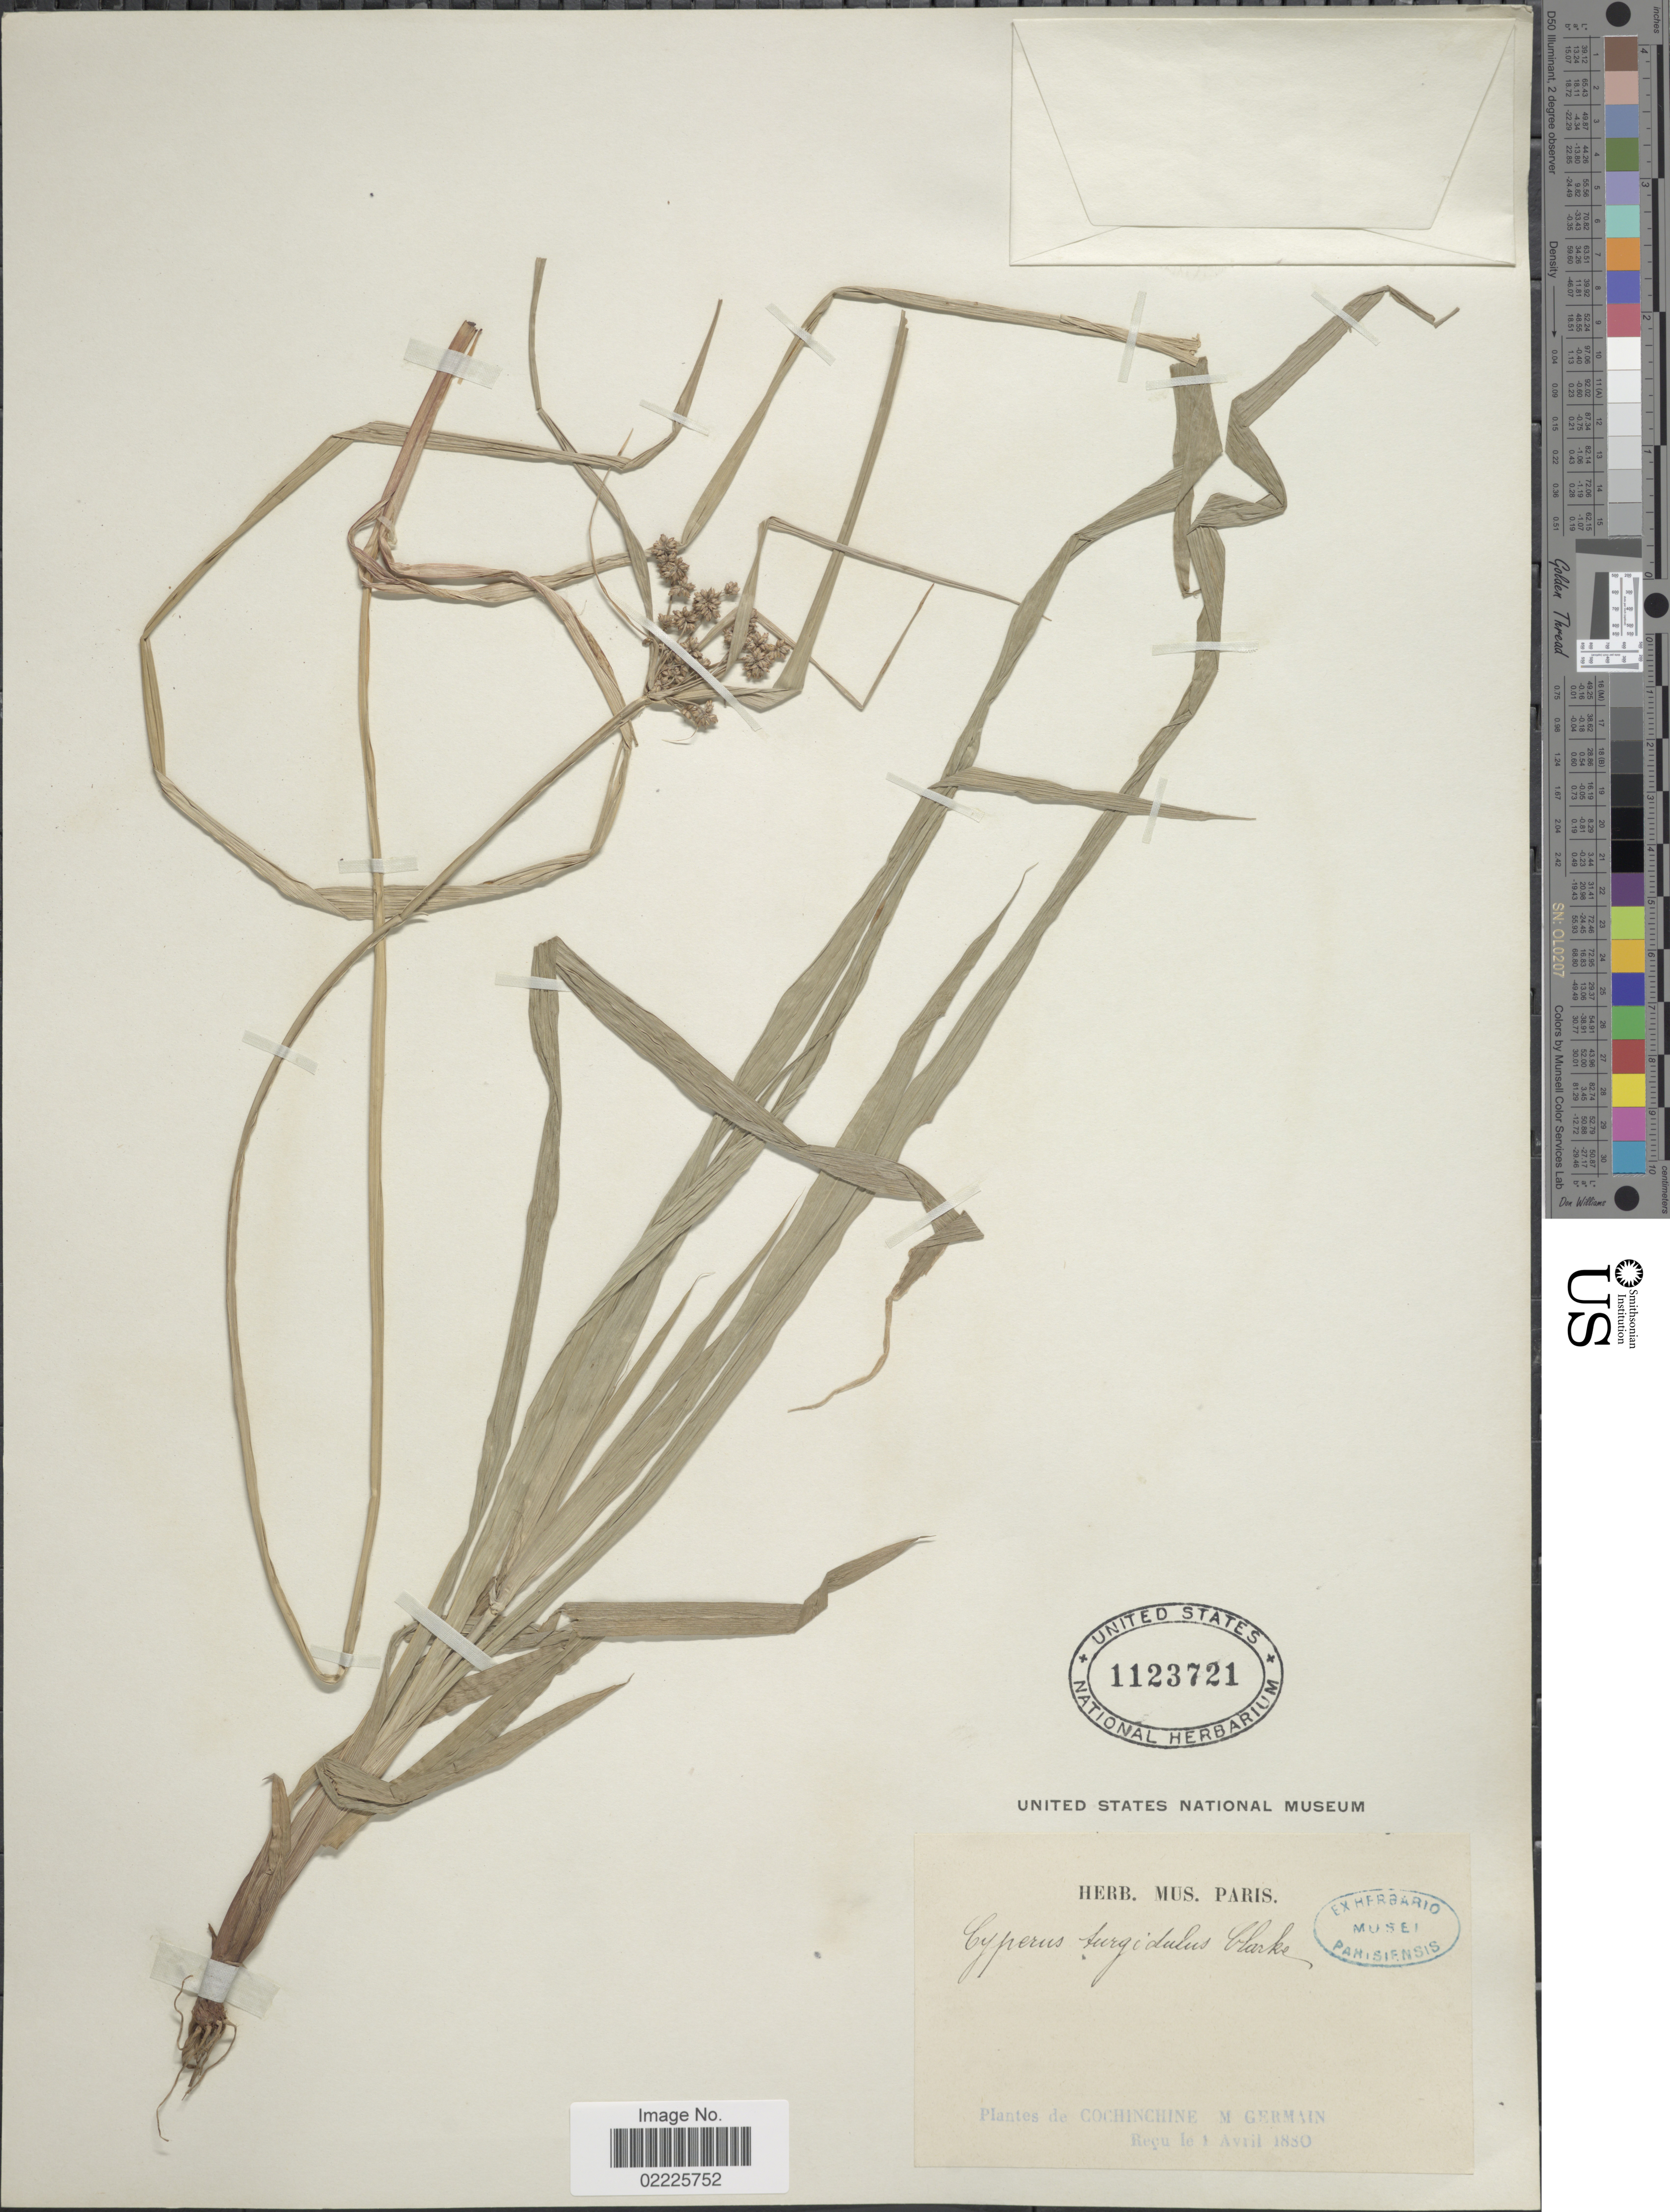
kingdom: Plantae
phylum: Tracheophyta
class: Liliopsida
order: Poales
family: Cyperaceae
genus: Cyperus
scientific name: Cyperus diffusus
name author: Vahl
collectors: M. Germain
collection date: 1880-04-01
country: Vietnam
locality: Cochinchine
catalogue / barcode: US 1123721